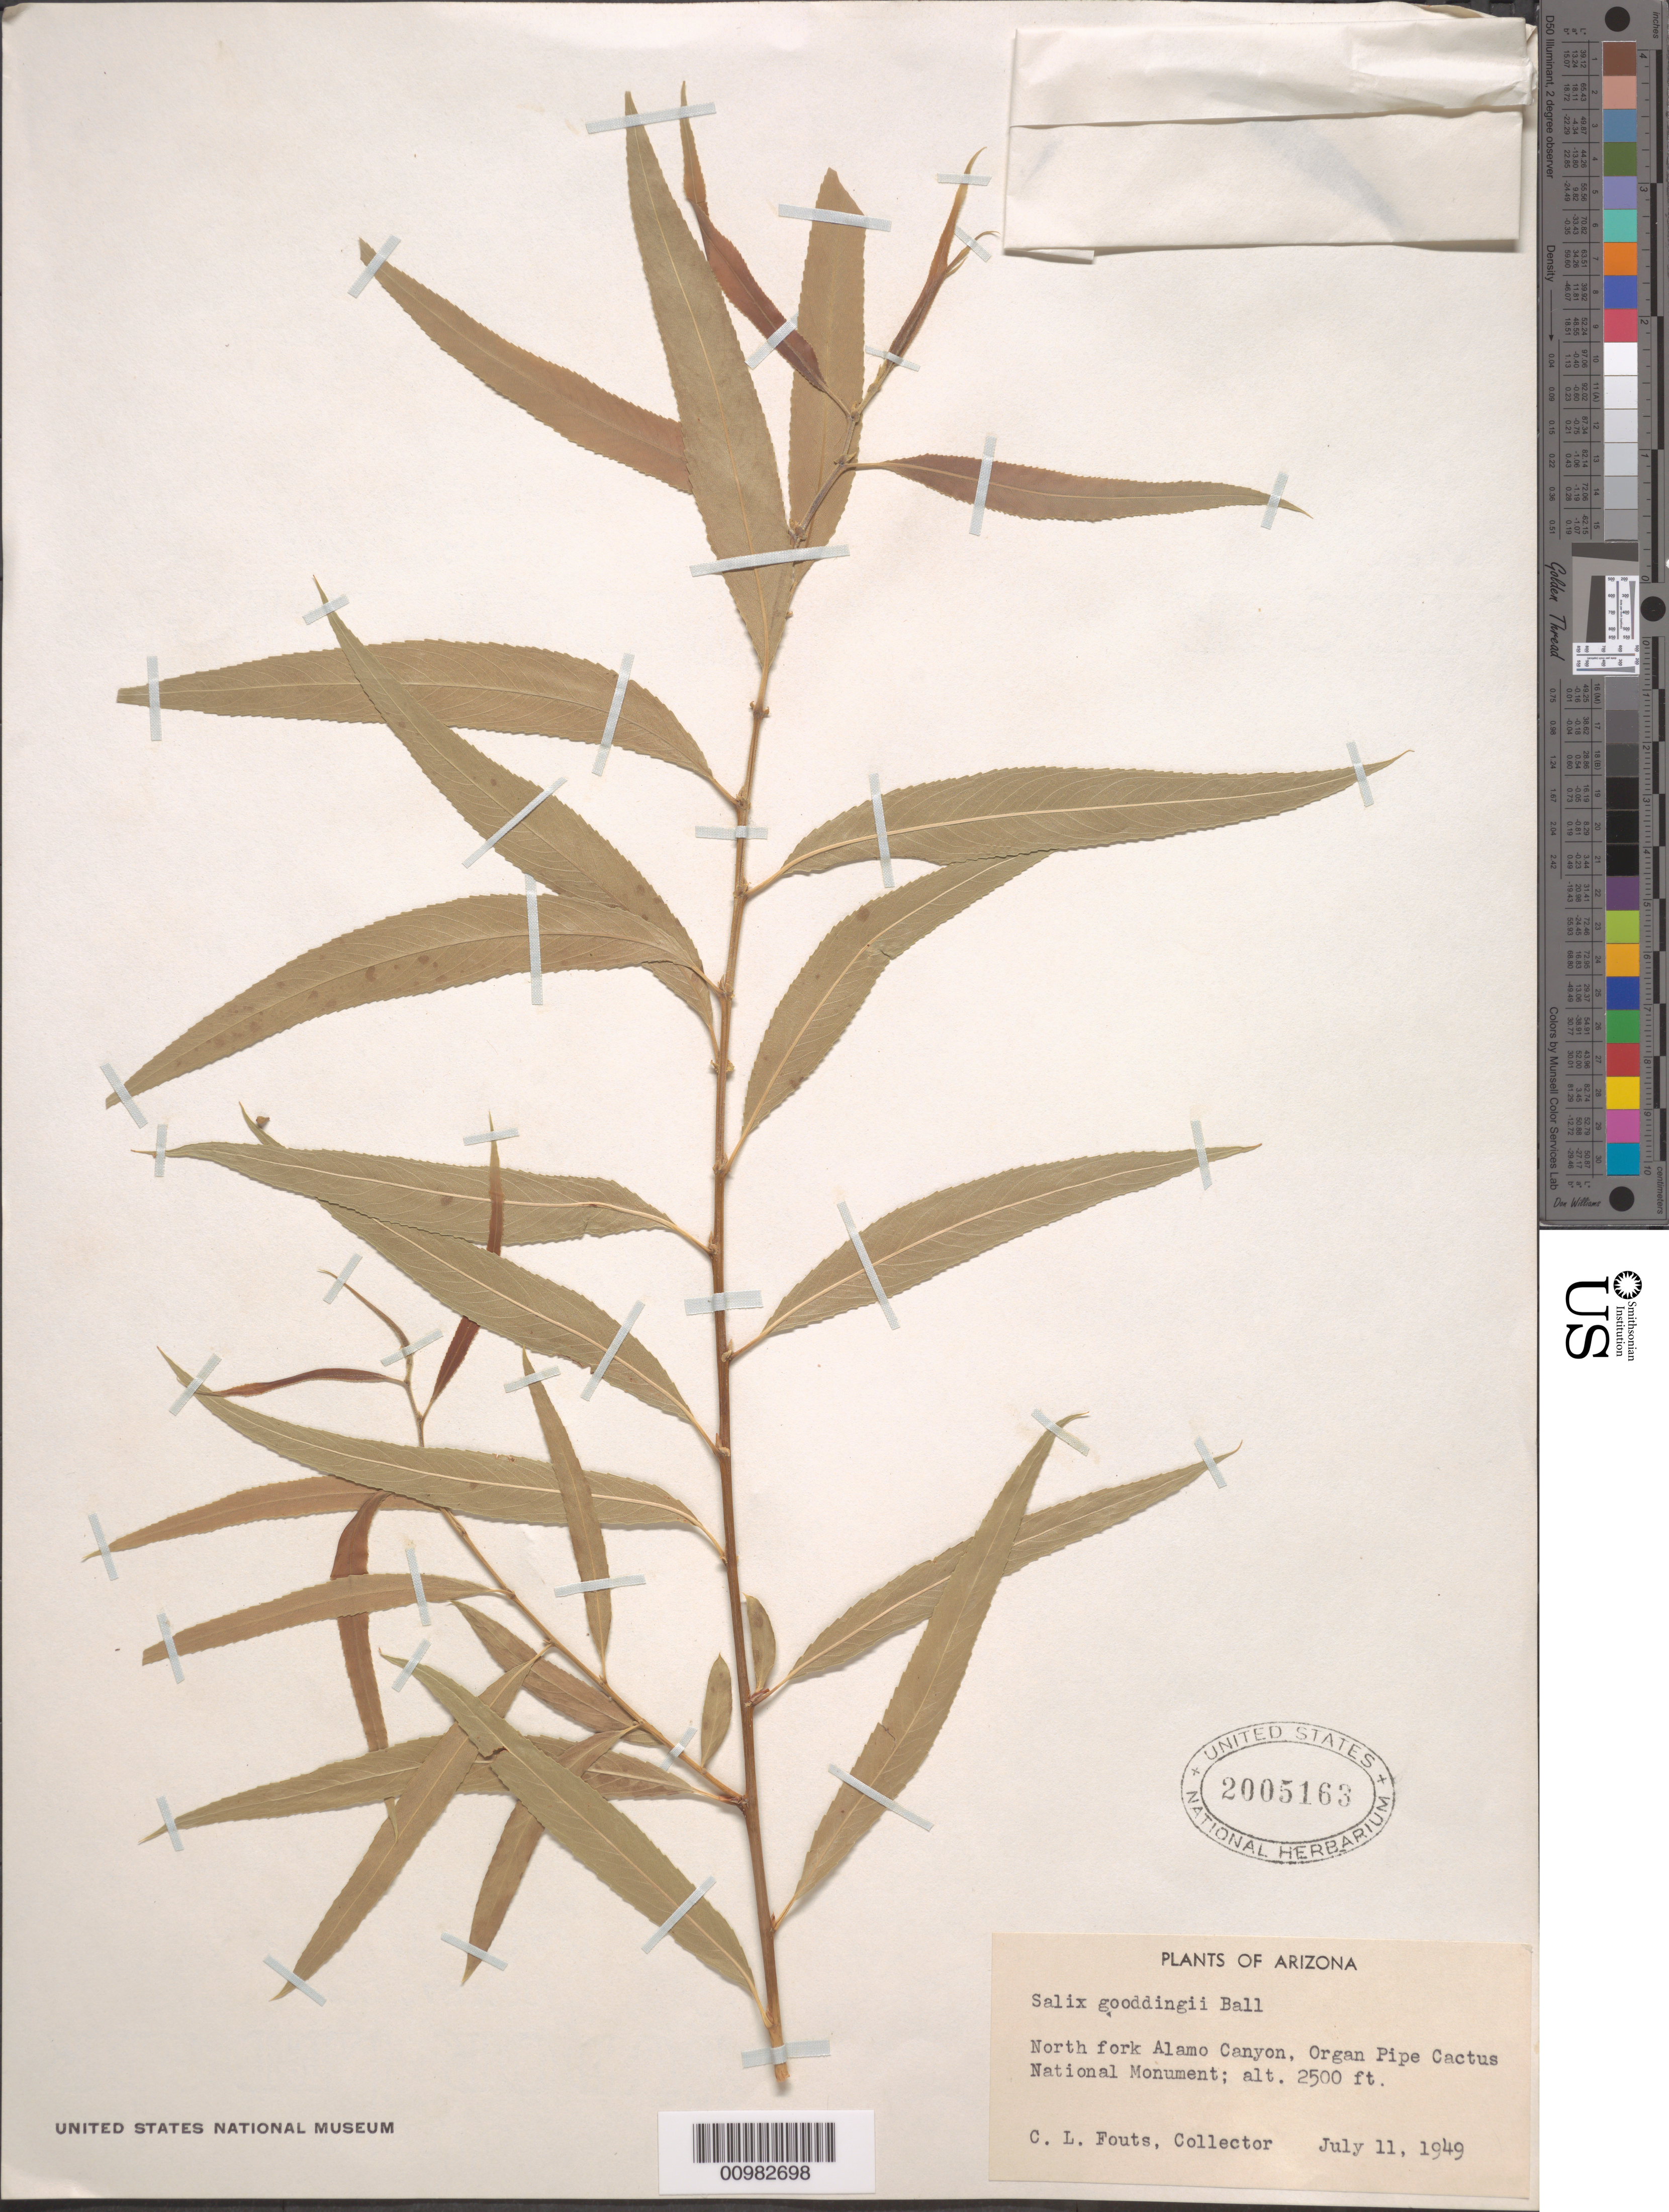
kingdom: Plantae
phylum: Tracheophyta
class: Magnoliopsida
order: Malpighiales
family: Salicaceae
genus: Salix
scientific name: Salix gooddingii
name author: C.R. Ball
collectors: C. Fouts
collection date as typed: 11 Jul 1949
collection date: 1949-07-11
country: United States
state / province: Arizona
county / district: Pima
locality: North fork Alamo Canyon, Organ Pipe Cactus National Monument.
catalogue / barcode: US 2005163